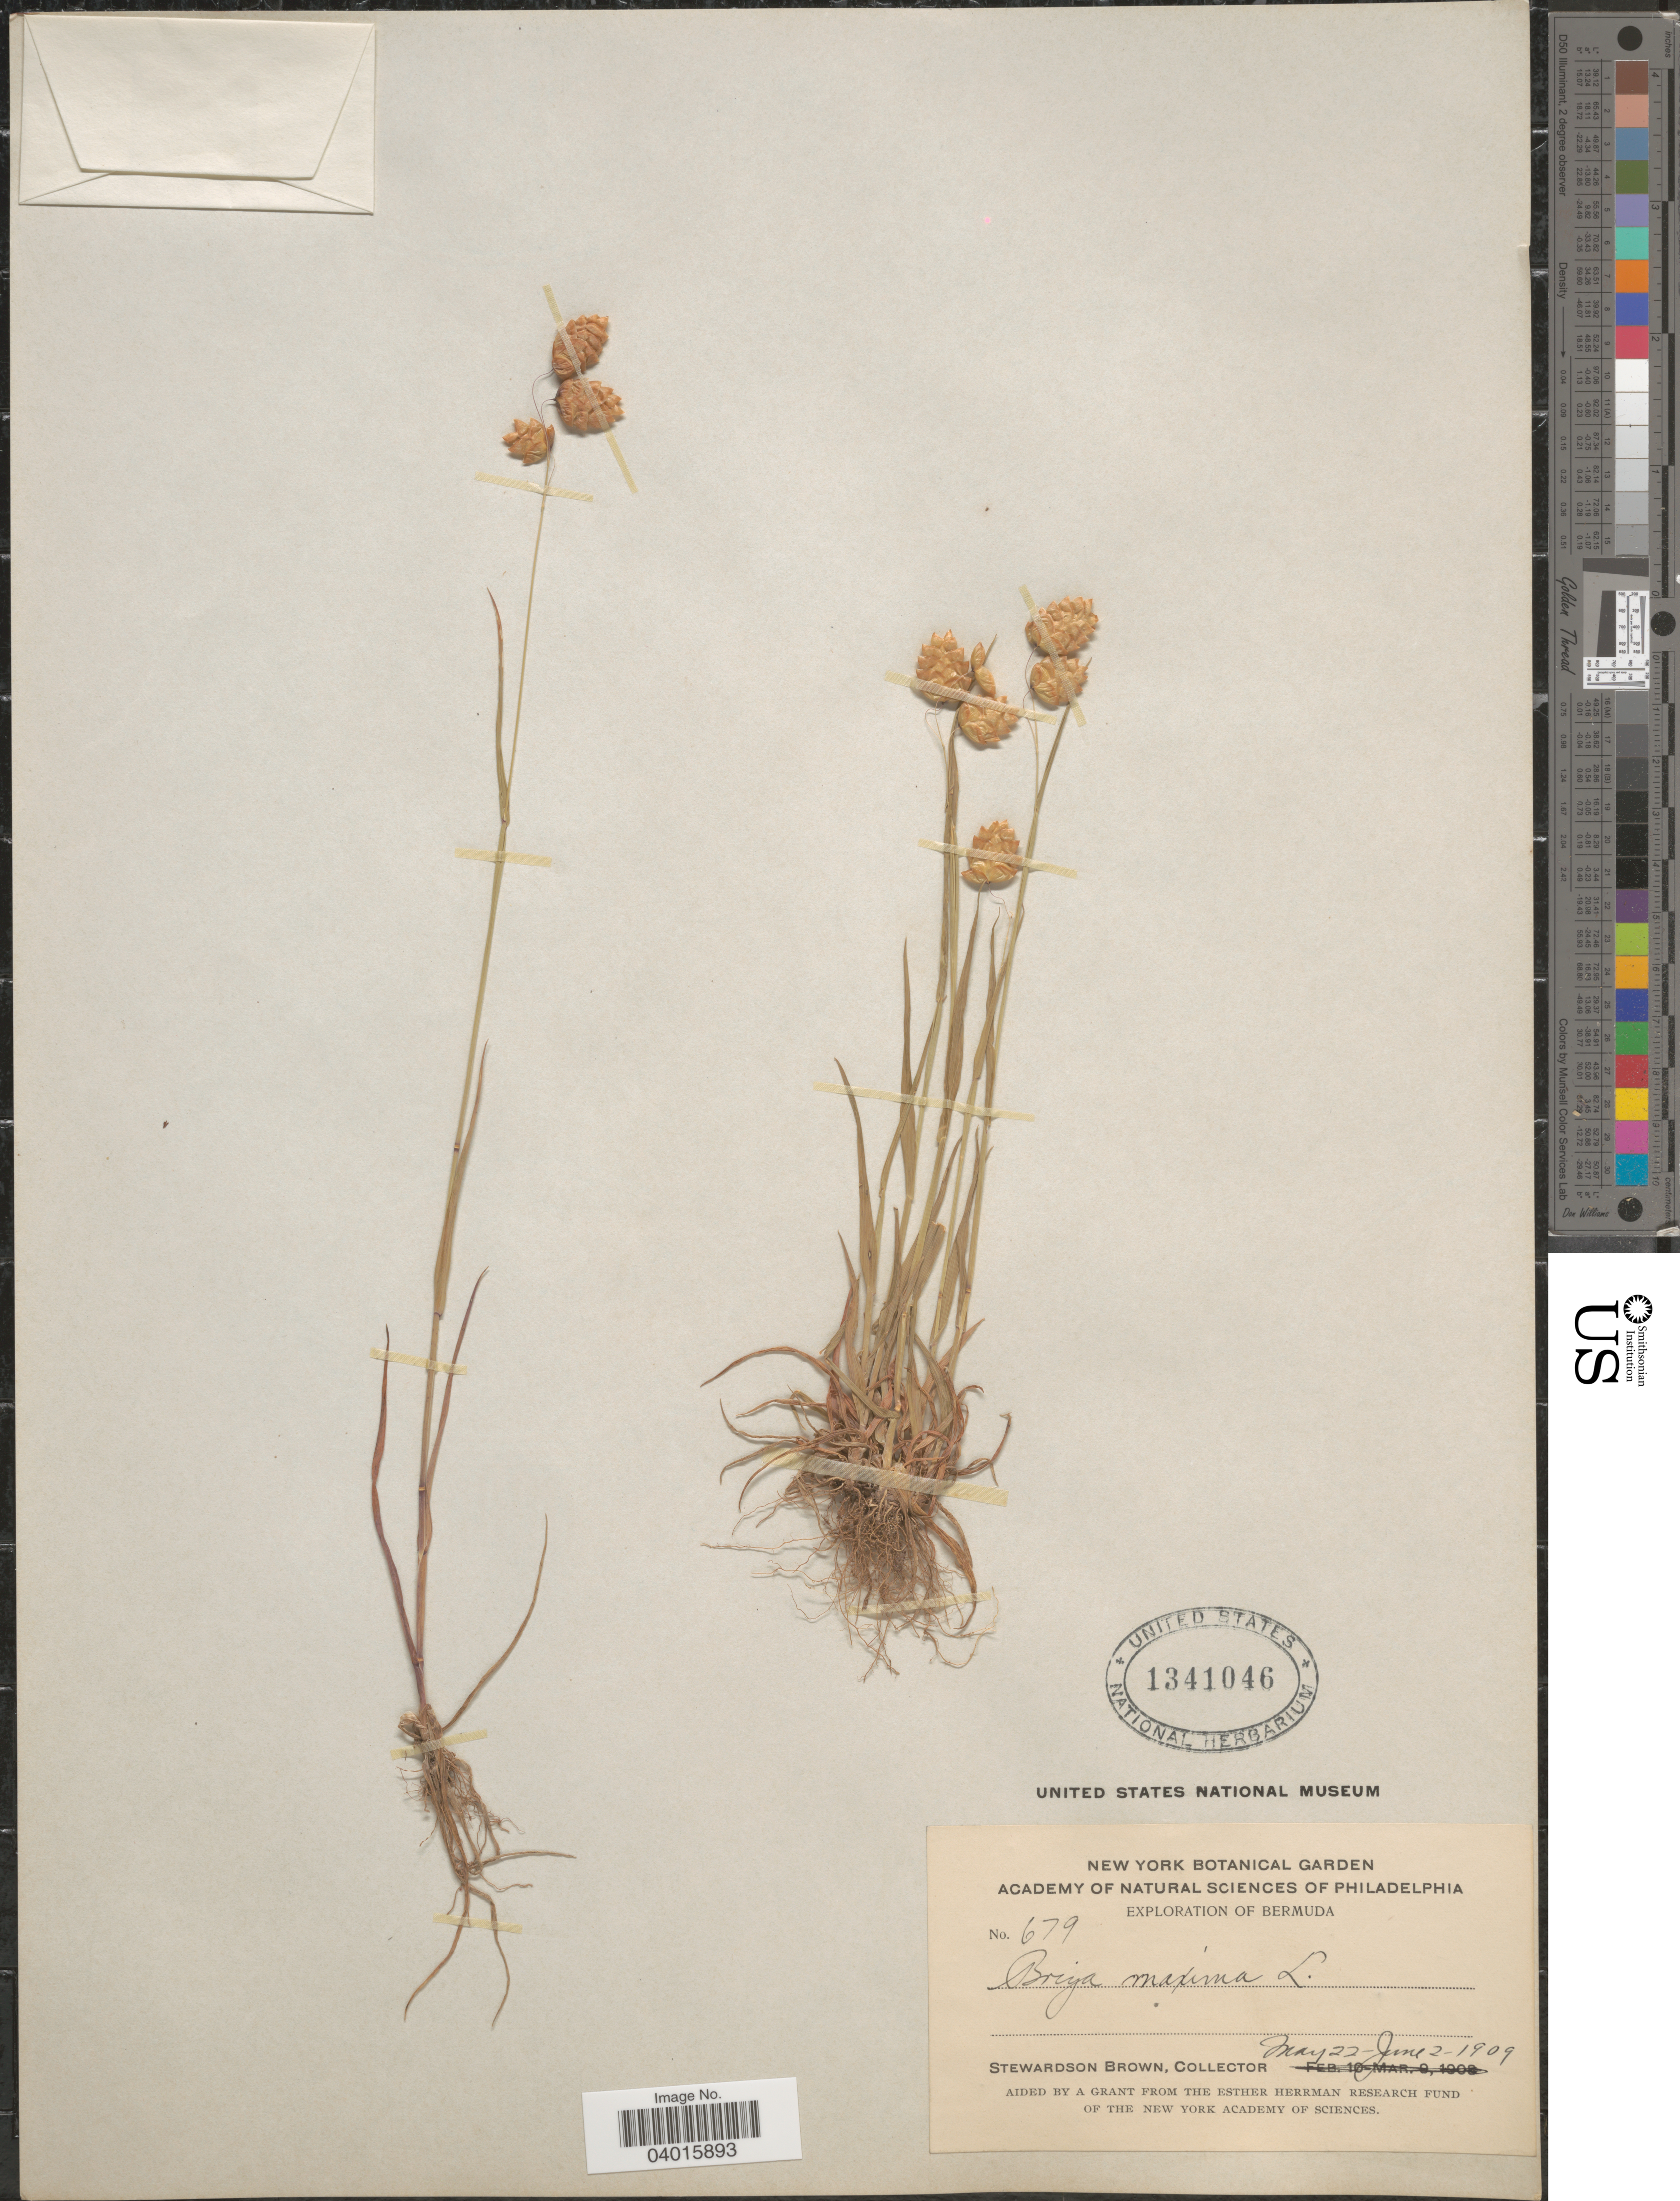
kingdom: Plantae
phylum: Tracheophyta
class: Liliopsida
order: Poales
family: Poaceae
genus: Briza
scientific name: Briza maxima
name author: L.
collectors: S. Brown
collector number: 679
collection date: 1909-05-22/1909-06-02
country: Bermuda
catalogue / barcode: US 1341046